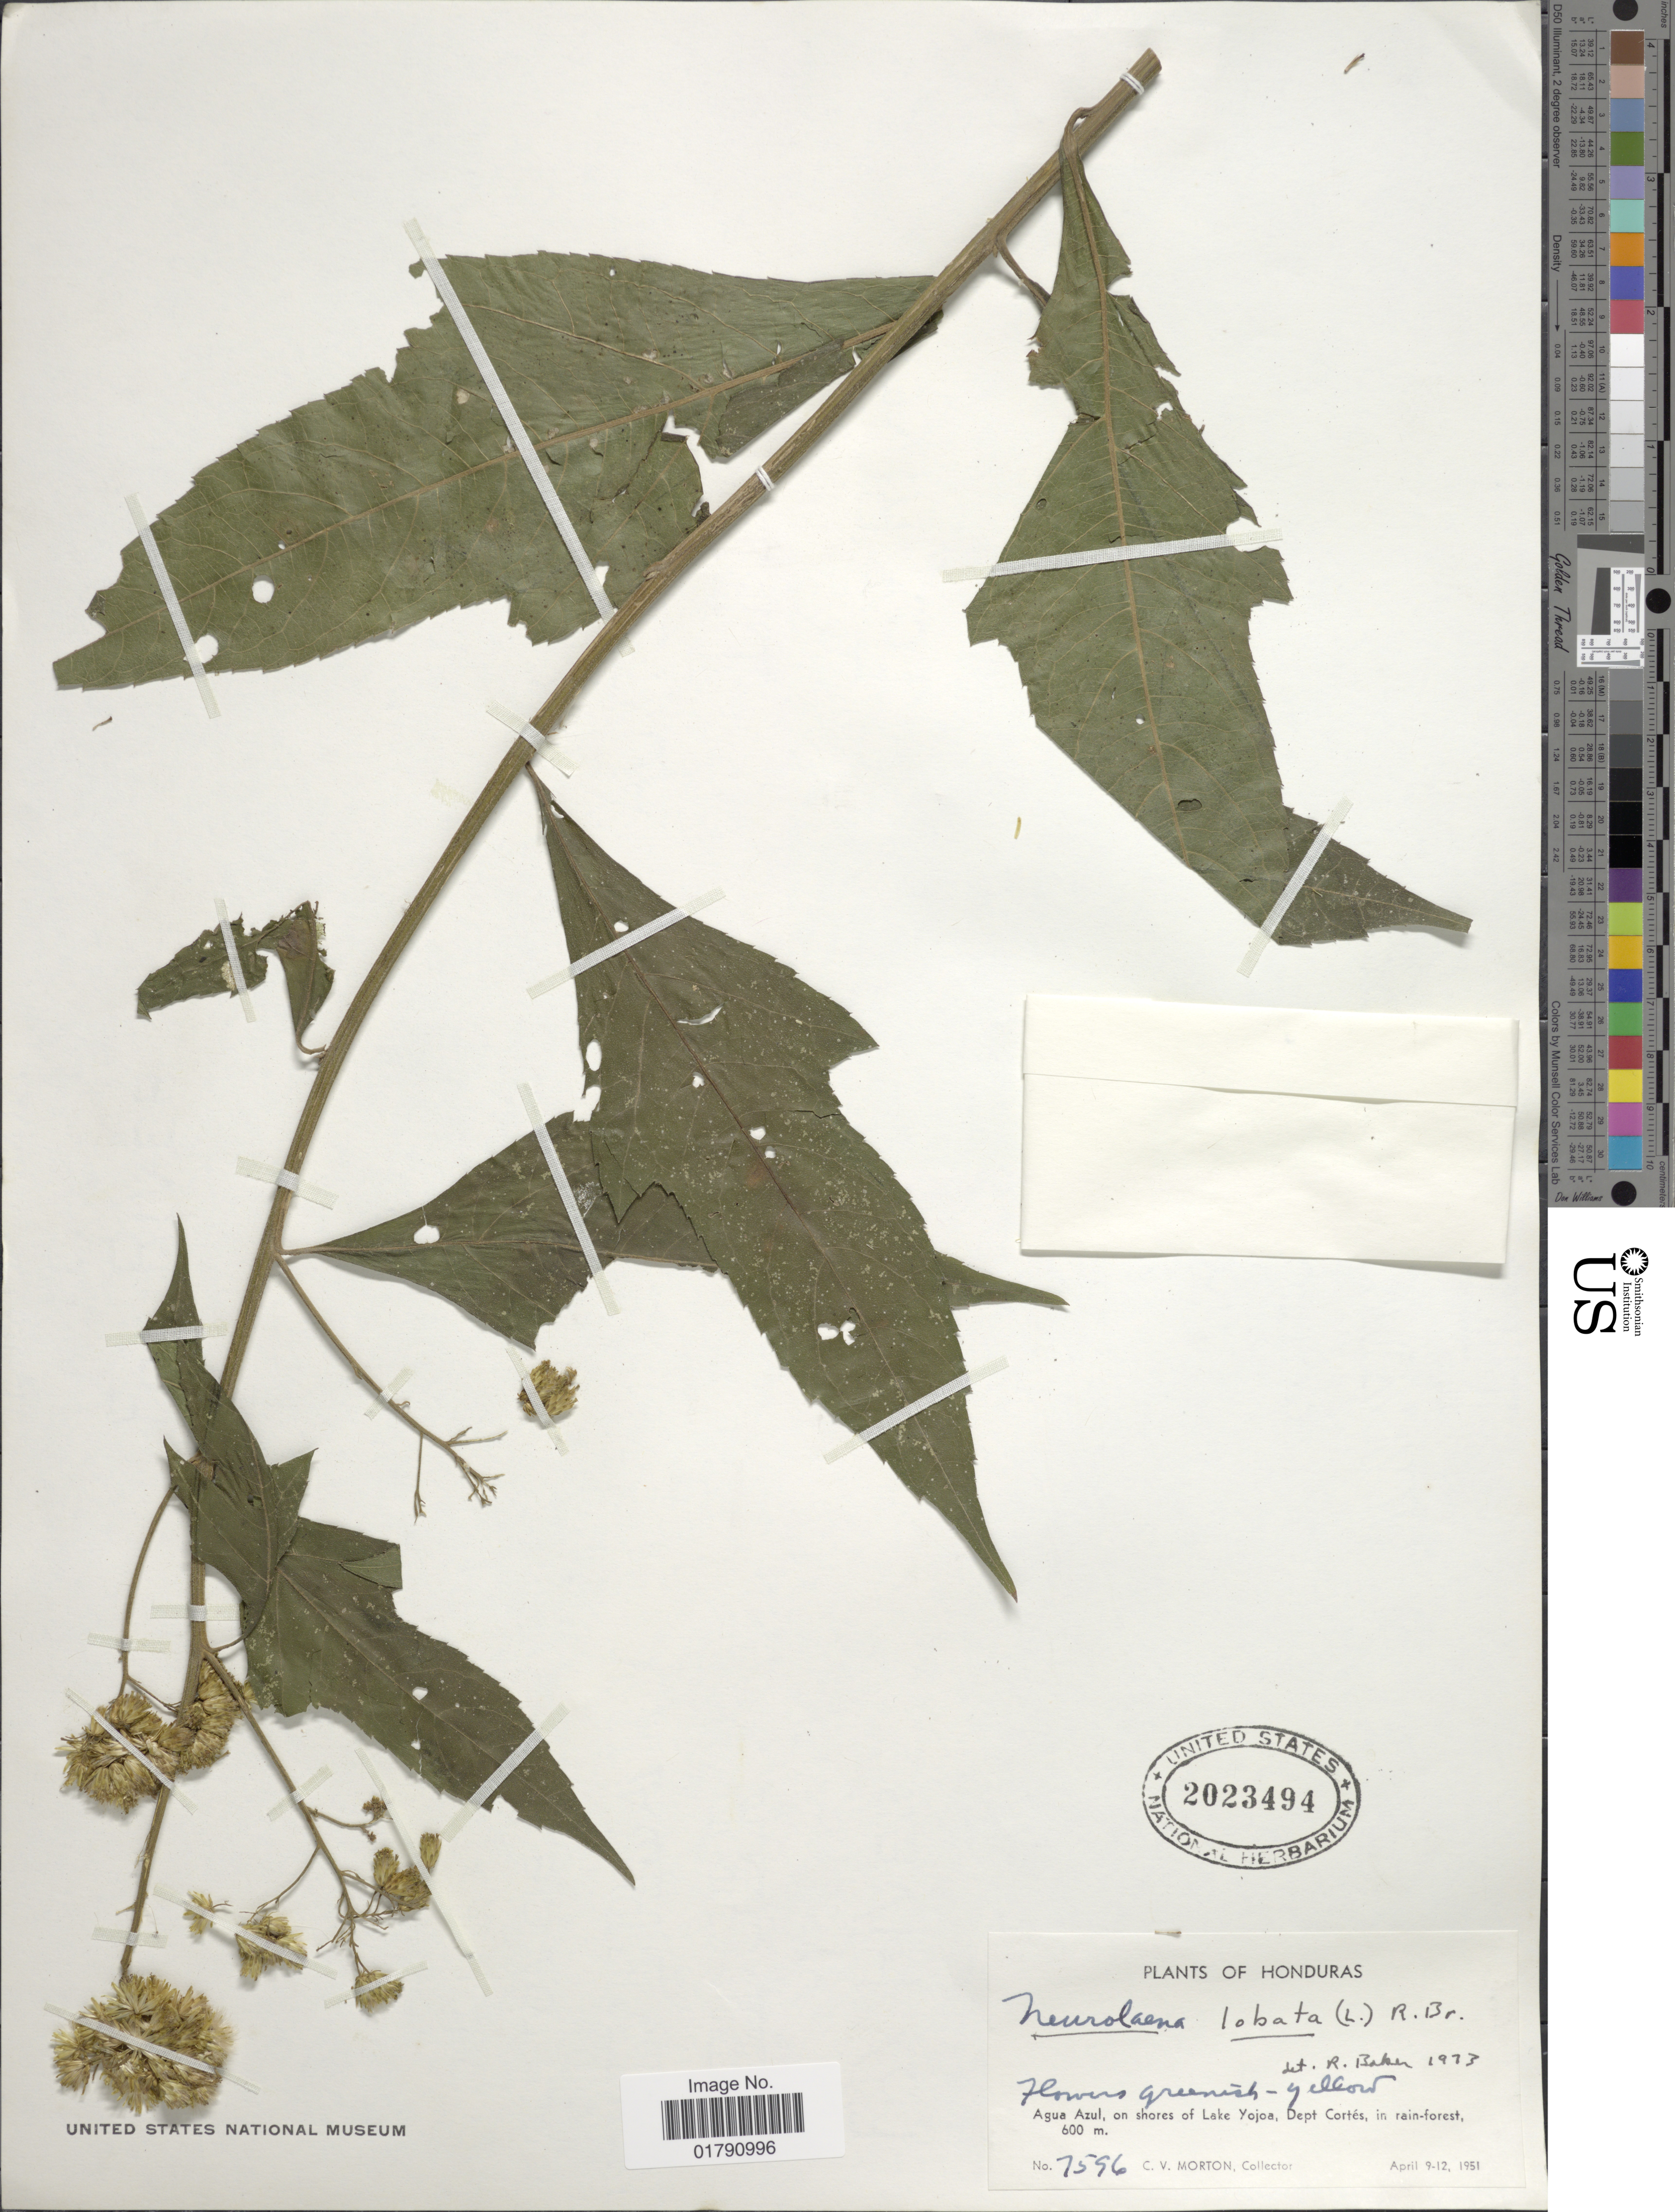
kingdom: Plantae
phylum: Tracheophyta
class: Magnoliopsida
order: Asterales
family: Asteraceae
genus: Neurolaena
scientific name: Neurolaena lobata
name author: (L.) R. Br. ex Cass.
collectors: C. V. Morton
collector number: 7596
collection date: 1951-04-09/1951-04-12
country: Honduras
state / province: Cortés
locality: Agua Azul, on shores of Lake Yojoa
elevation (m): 600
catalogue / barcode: US 2023494